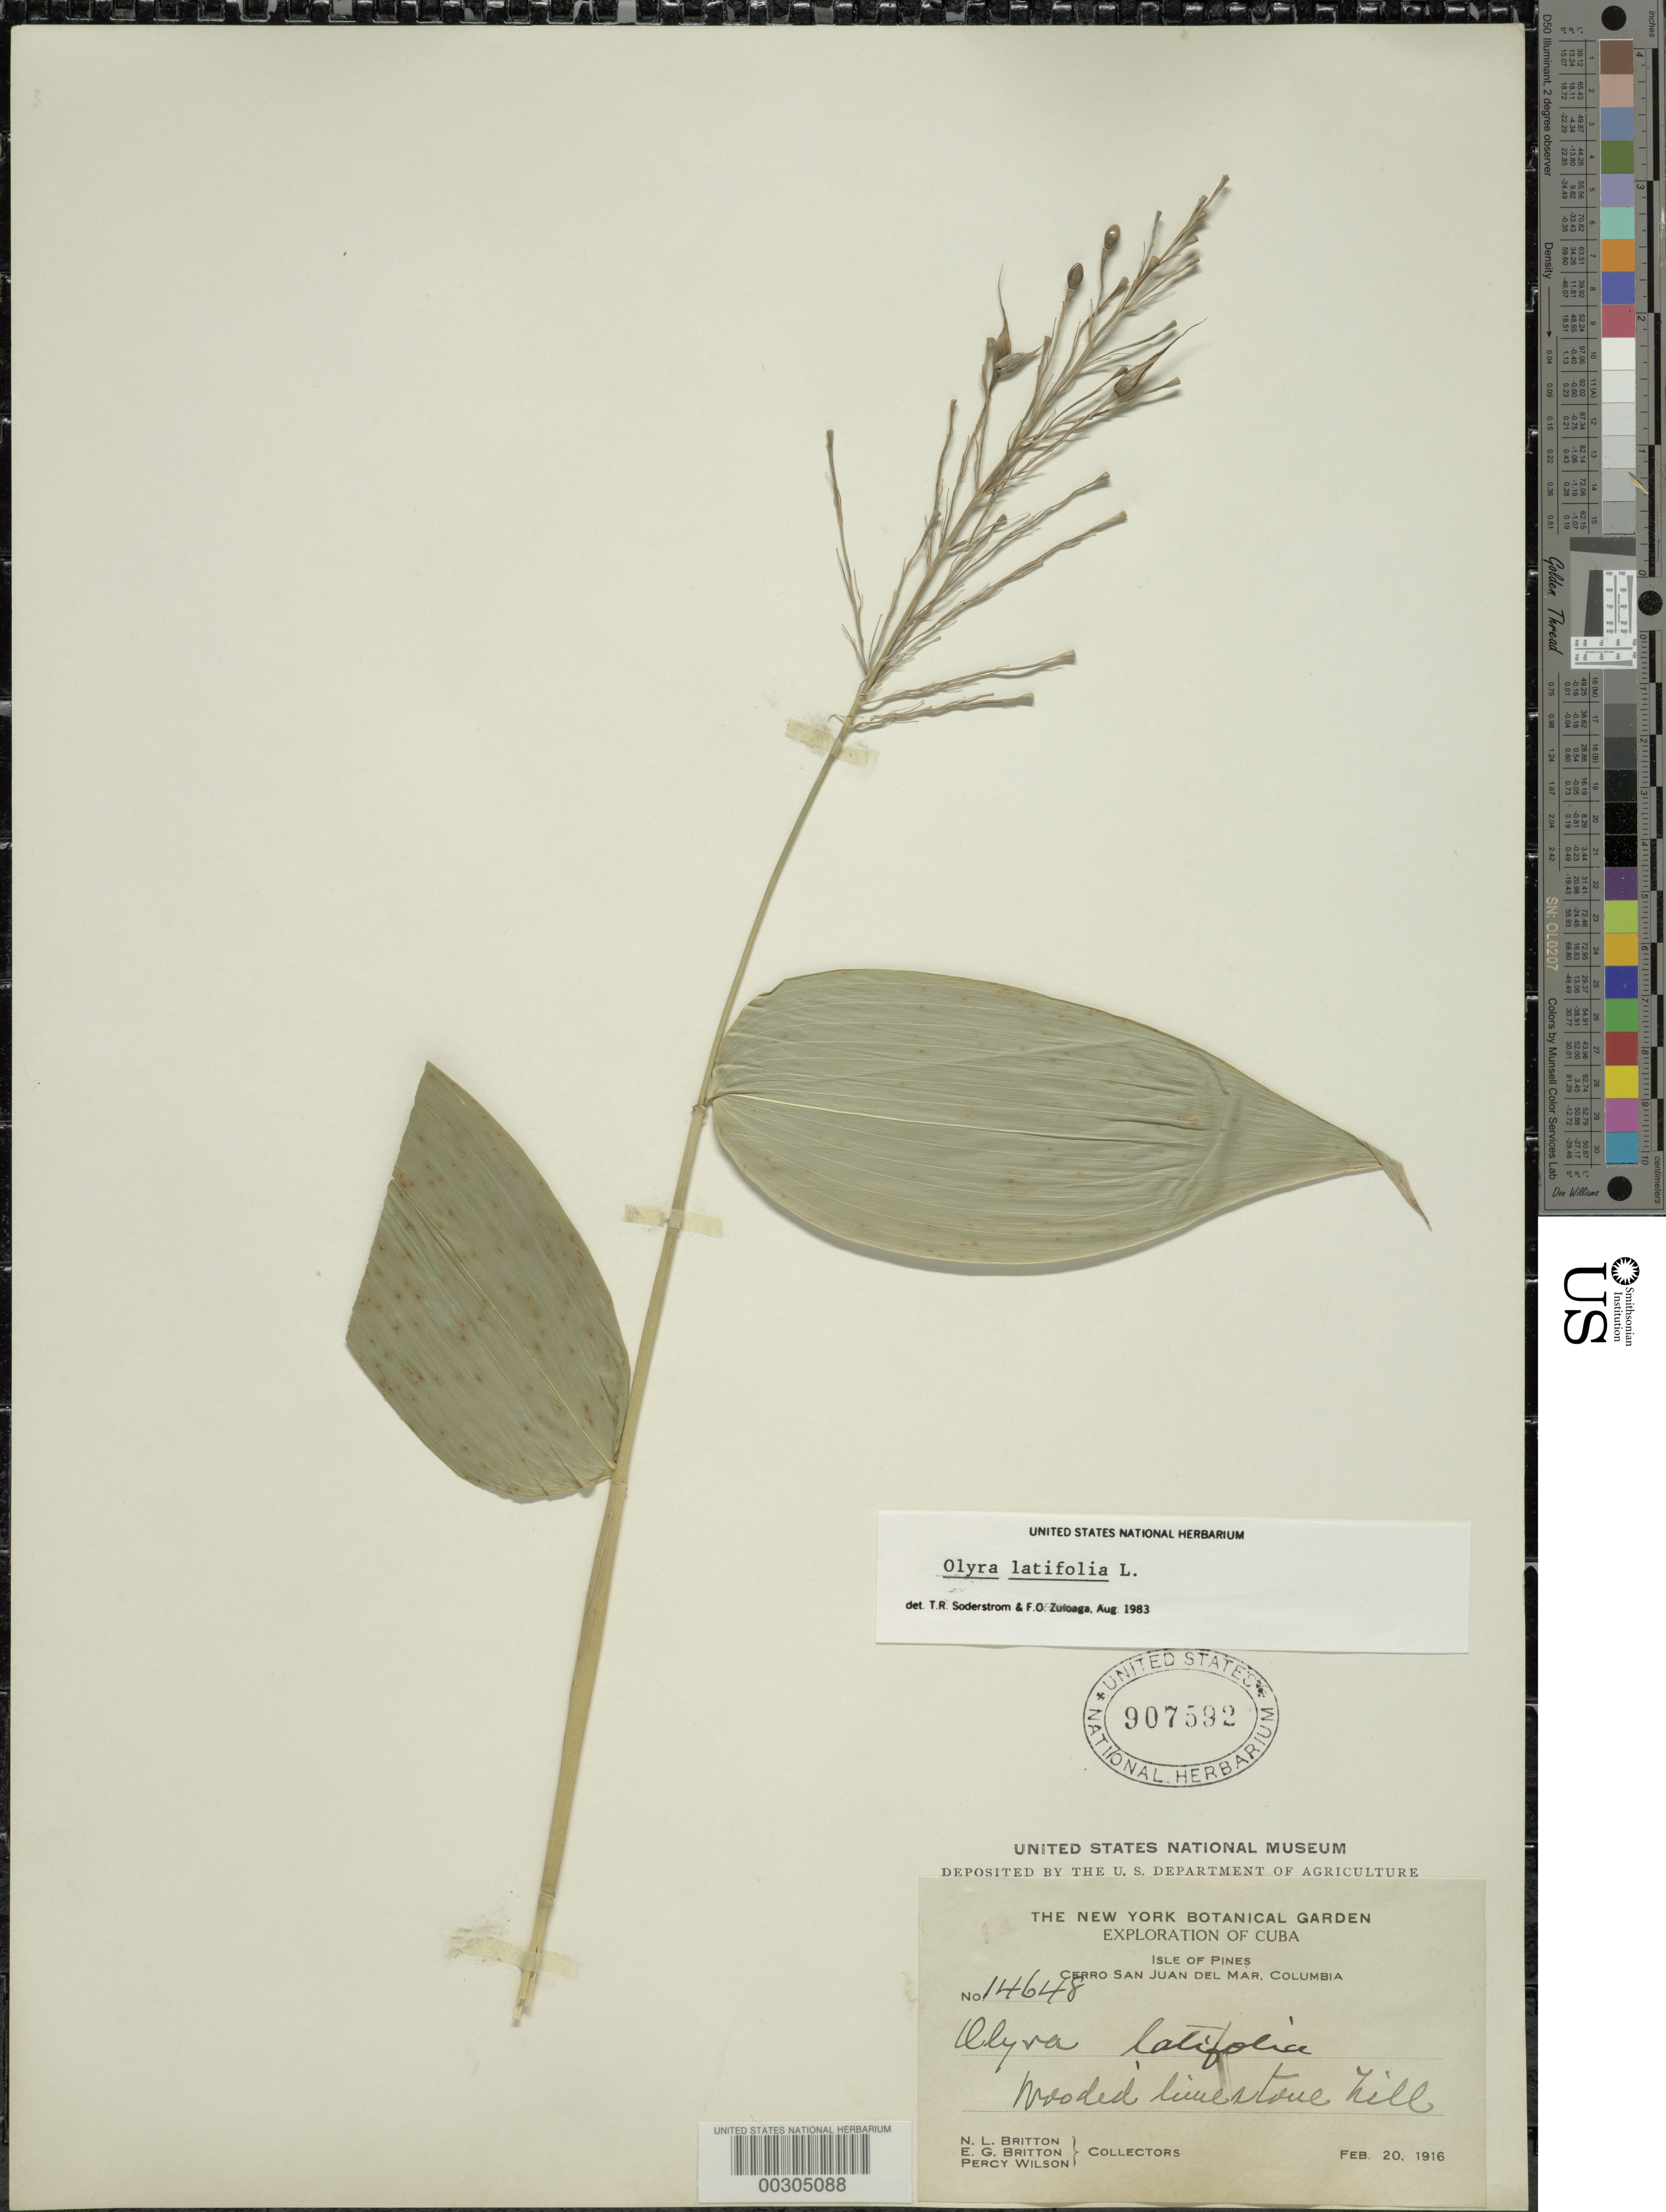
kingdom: Plantae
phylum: Tracheophyta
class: Liliopsida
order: Poales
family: Poaceae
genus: Olyra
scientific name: Olyra latifolia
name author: L.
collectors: N. Britton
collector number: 14648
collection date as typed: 20 Feb 1916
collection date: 1916-02-20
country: Cuba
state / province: Isla de La Juventud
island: Isla de La Juventud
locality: Cerro san juan del mar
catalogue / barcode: US 907592